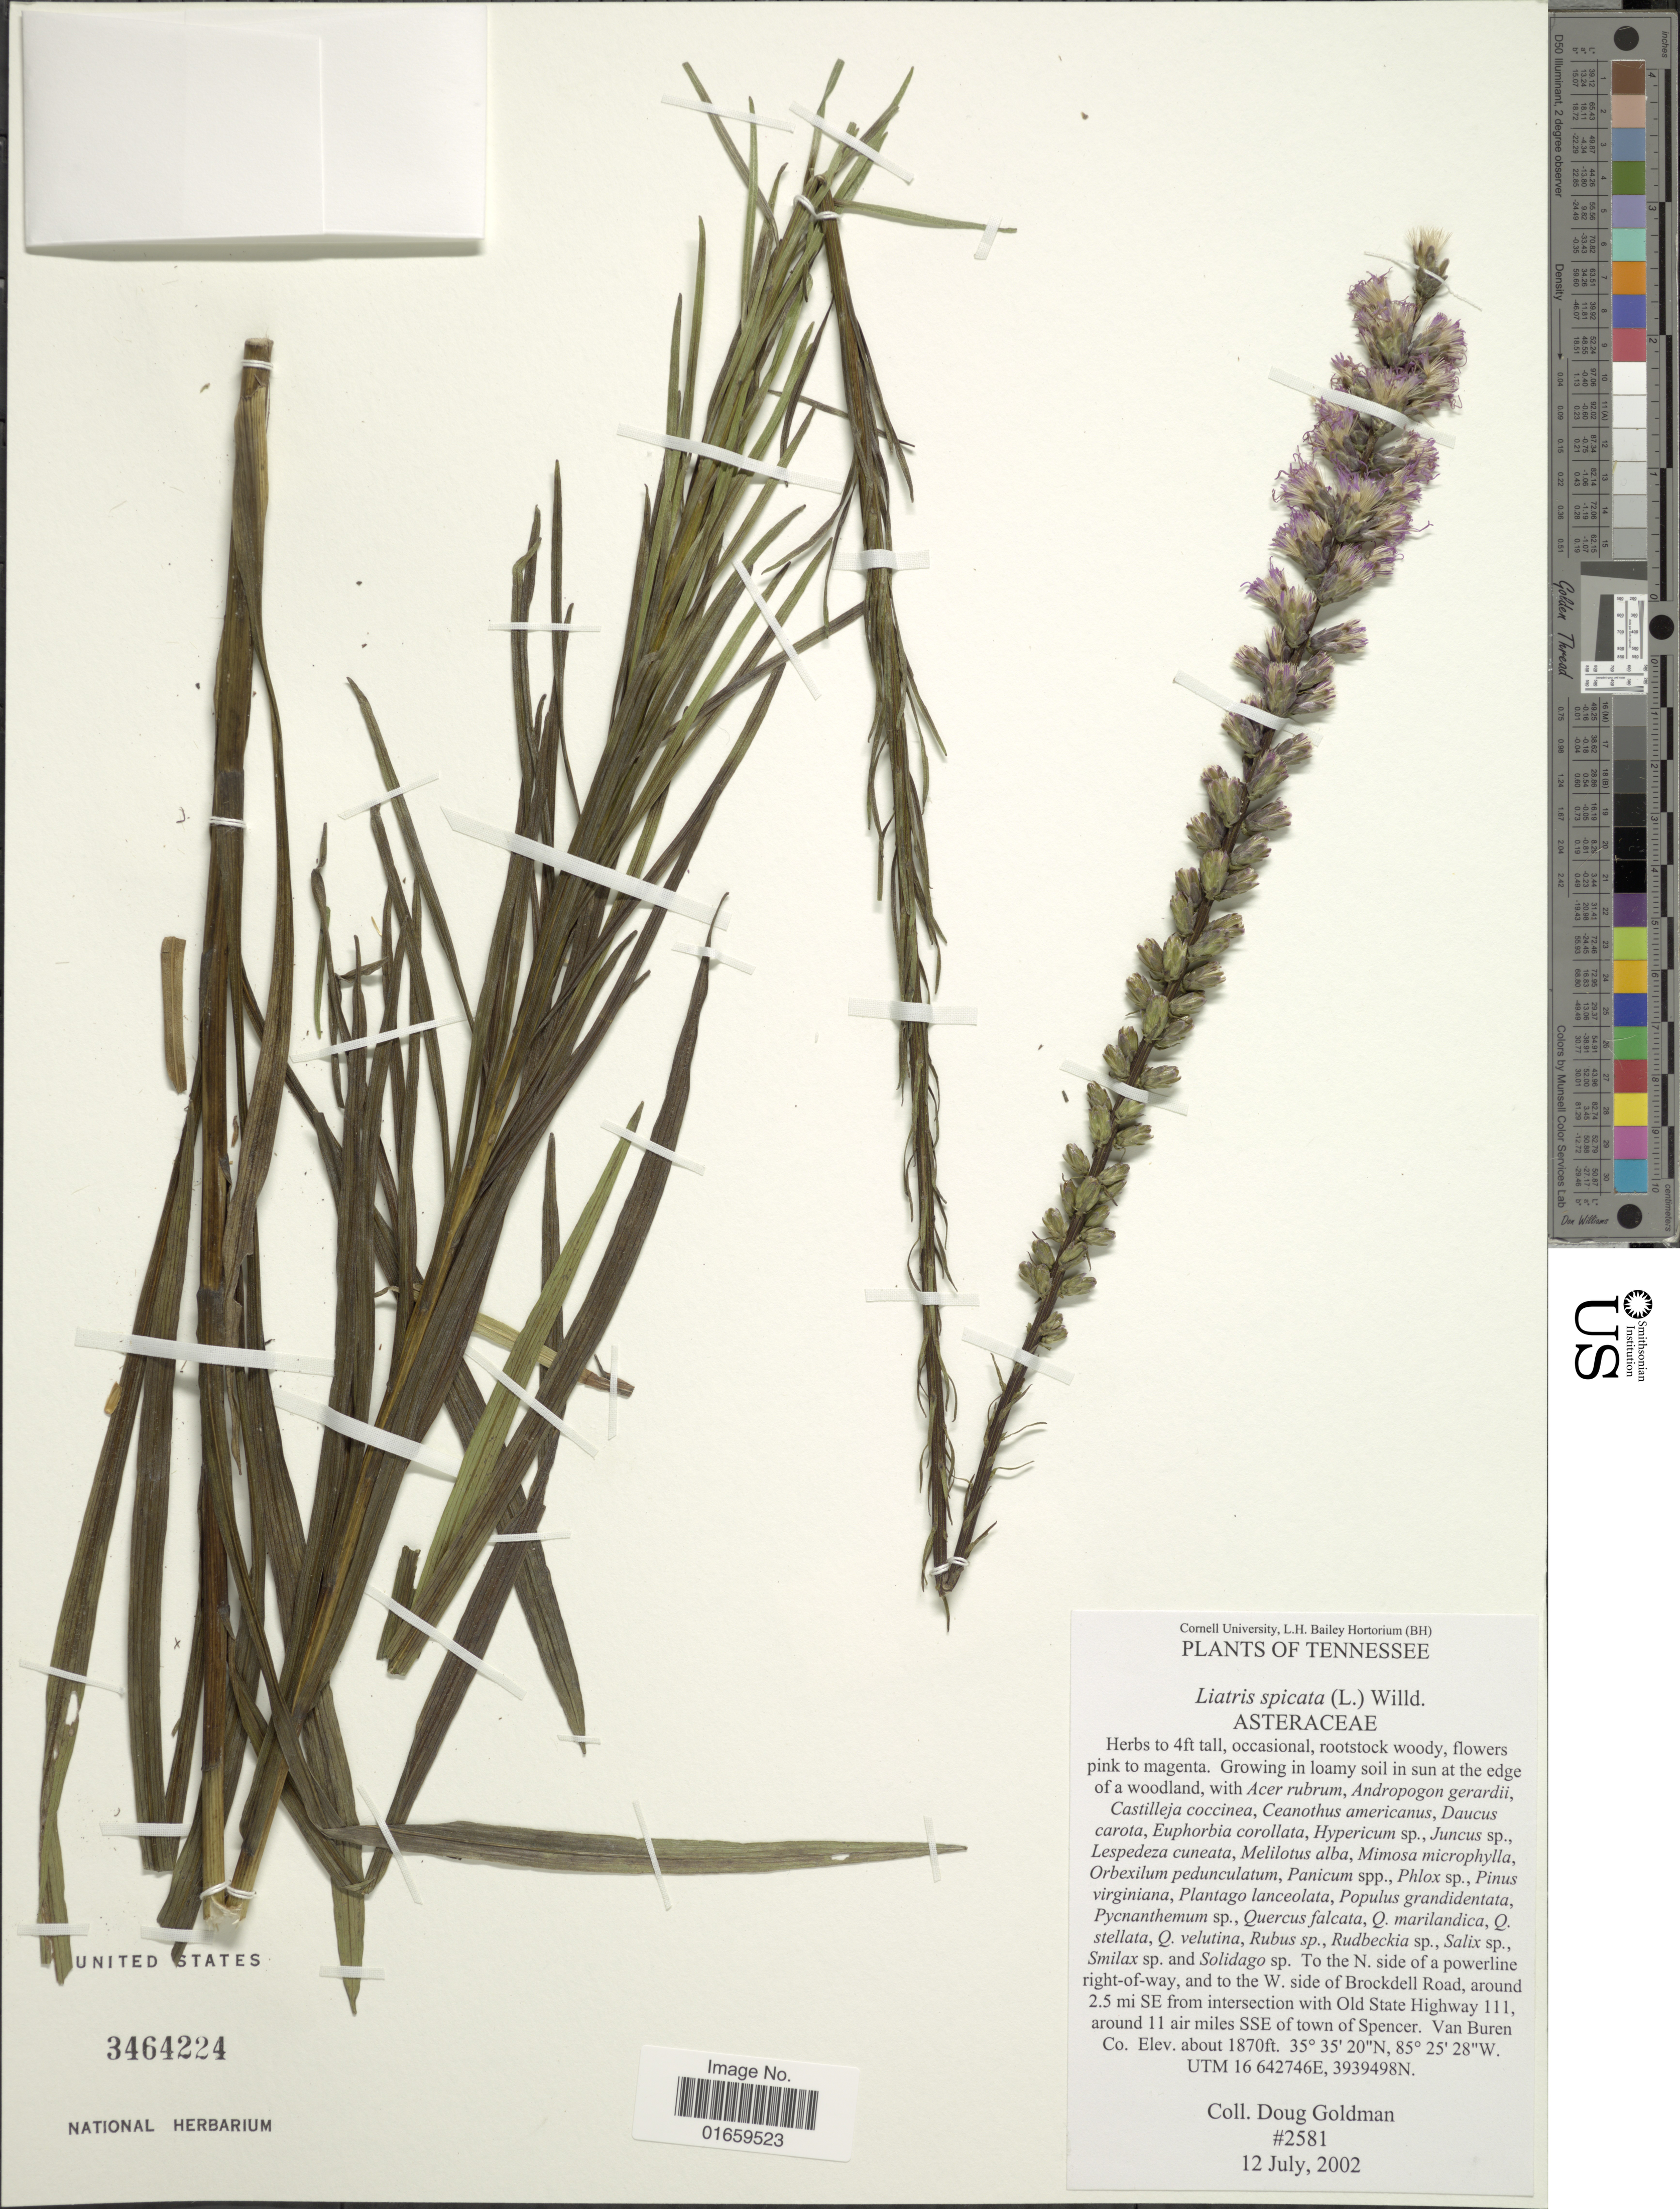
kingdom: Plantae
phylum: Tracheophyta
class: Magnoliopsida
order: Asterales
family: Asteraceae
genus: Liatris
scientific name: Liatris spicata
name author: (L.) Willd.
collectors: D. Goldman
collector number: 2581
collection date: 2002-07-12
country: United States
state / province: Tennessee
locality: To the N. side of a powerline right-of-way, and to the W. side of Brockdell Road, around 2.5 mi SE from intersection with Old State Highway 111, around 11 air miles SSE of town of Spencer, Van Buren Co.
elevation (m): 570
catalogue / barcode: US 3464224